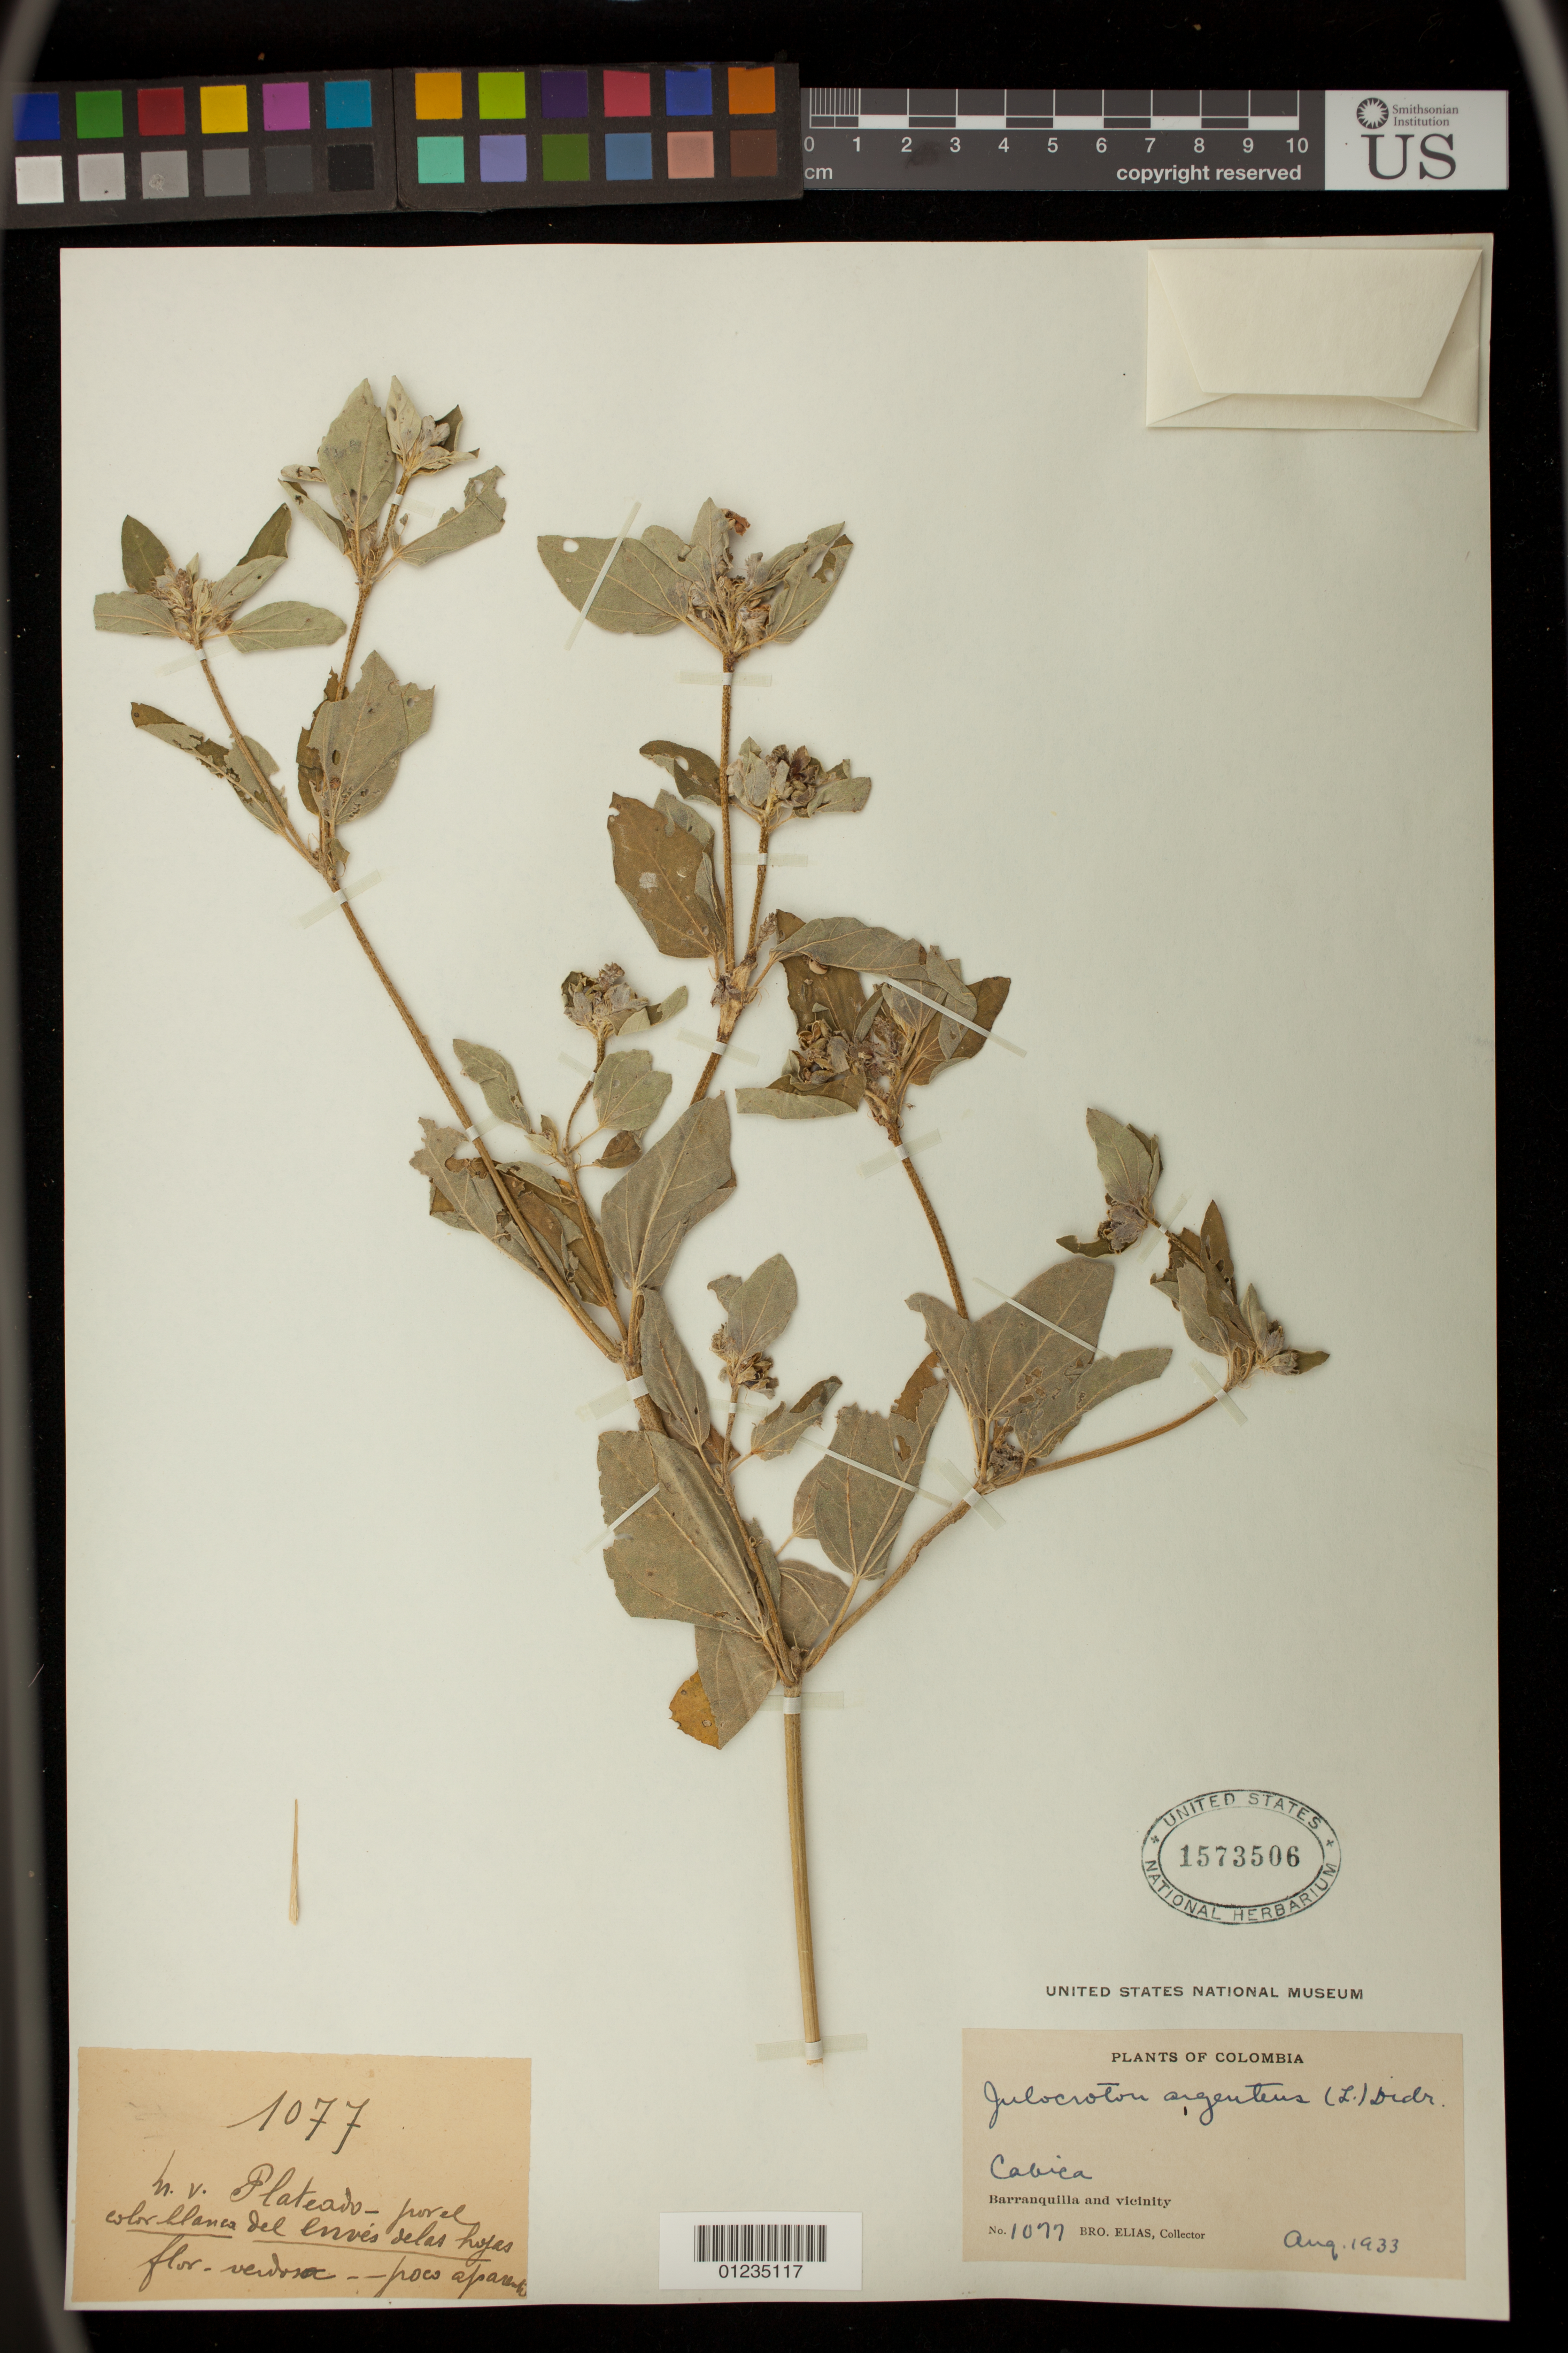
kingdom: Plantae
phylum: Tracheophyta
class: Magnoliopsida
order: Malpighiales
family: Euphorbiaceae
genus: Julocroton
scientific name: Julocroton argenteus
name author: (L.) Didr.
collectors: Bro. Elias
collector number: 1077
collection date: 1933-08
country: Colombia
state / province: Atlántico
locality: Cabica.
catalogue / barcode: US 1573506